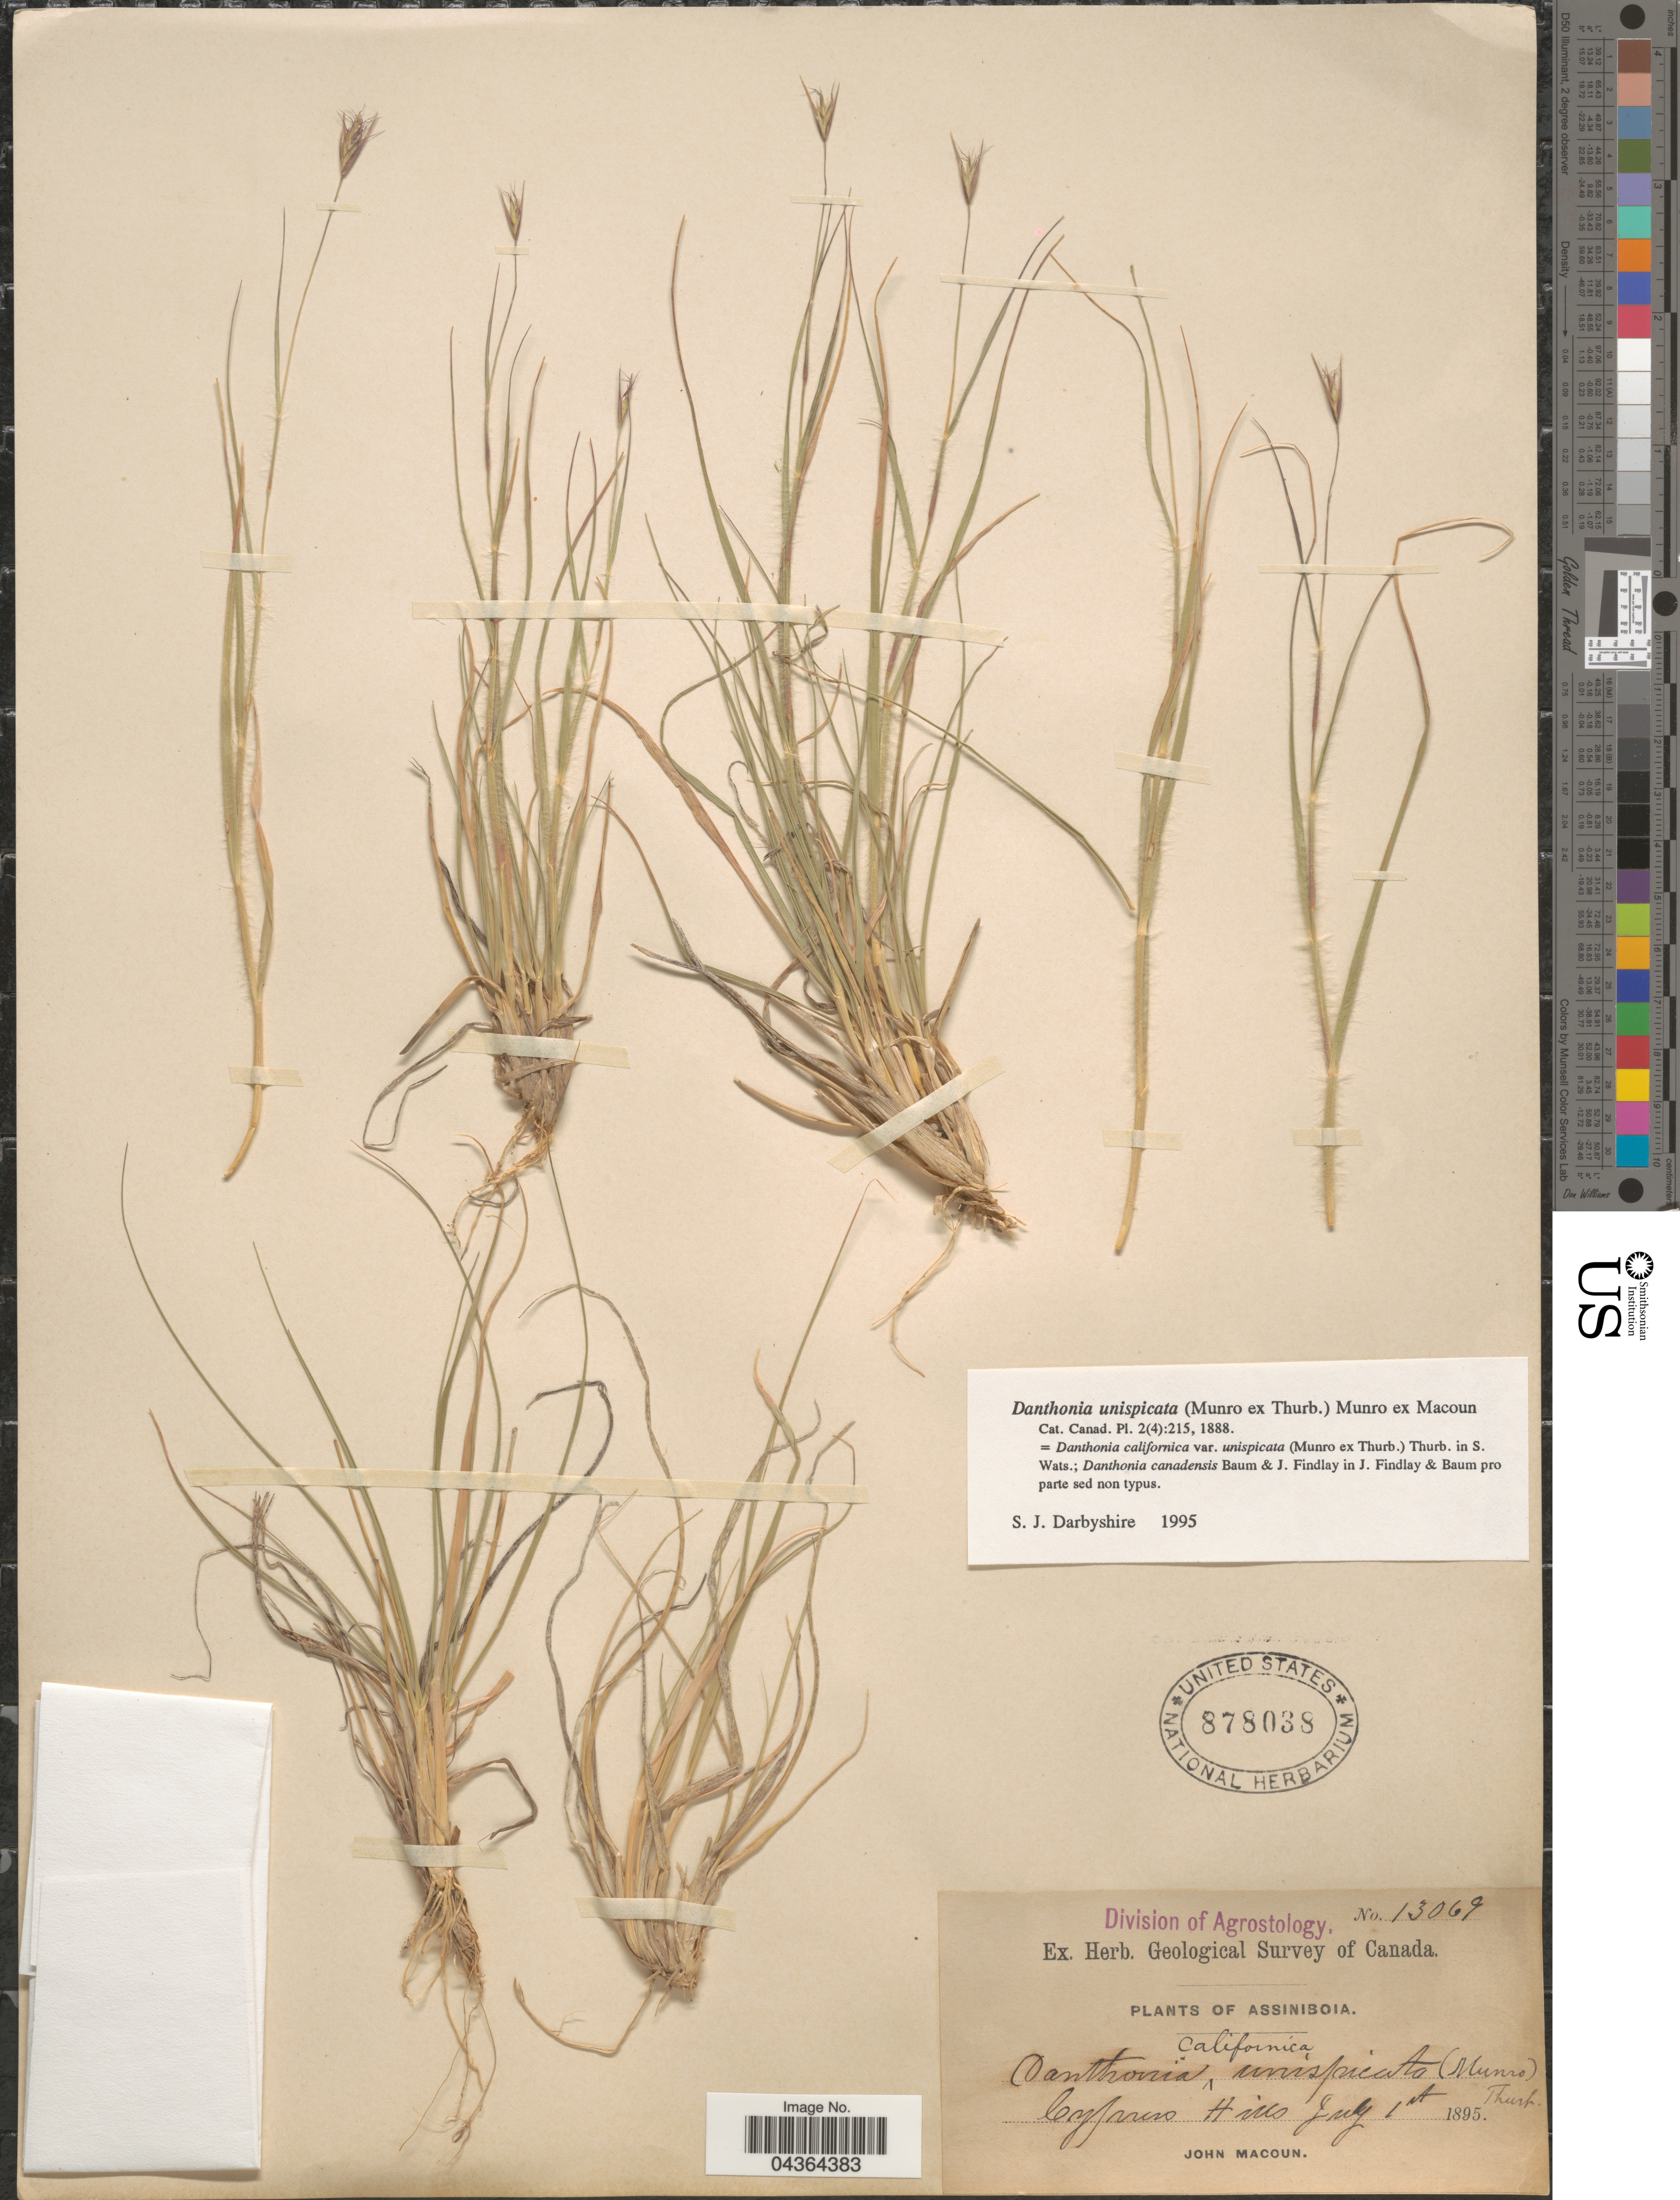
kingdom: Plantae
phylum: Tracheophyta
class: Liliopsida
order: Poales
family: Poaceae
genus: Danthonia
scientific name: Danthonia unispicata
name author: (Thurb.) Munro ex Macoun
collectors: J. Macoun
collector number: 13069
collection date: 1895-07-01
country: Canada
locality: Geological Survey of Canada. Assiniboia. Cypress Hills.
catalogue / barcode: US 878038